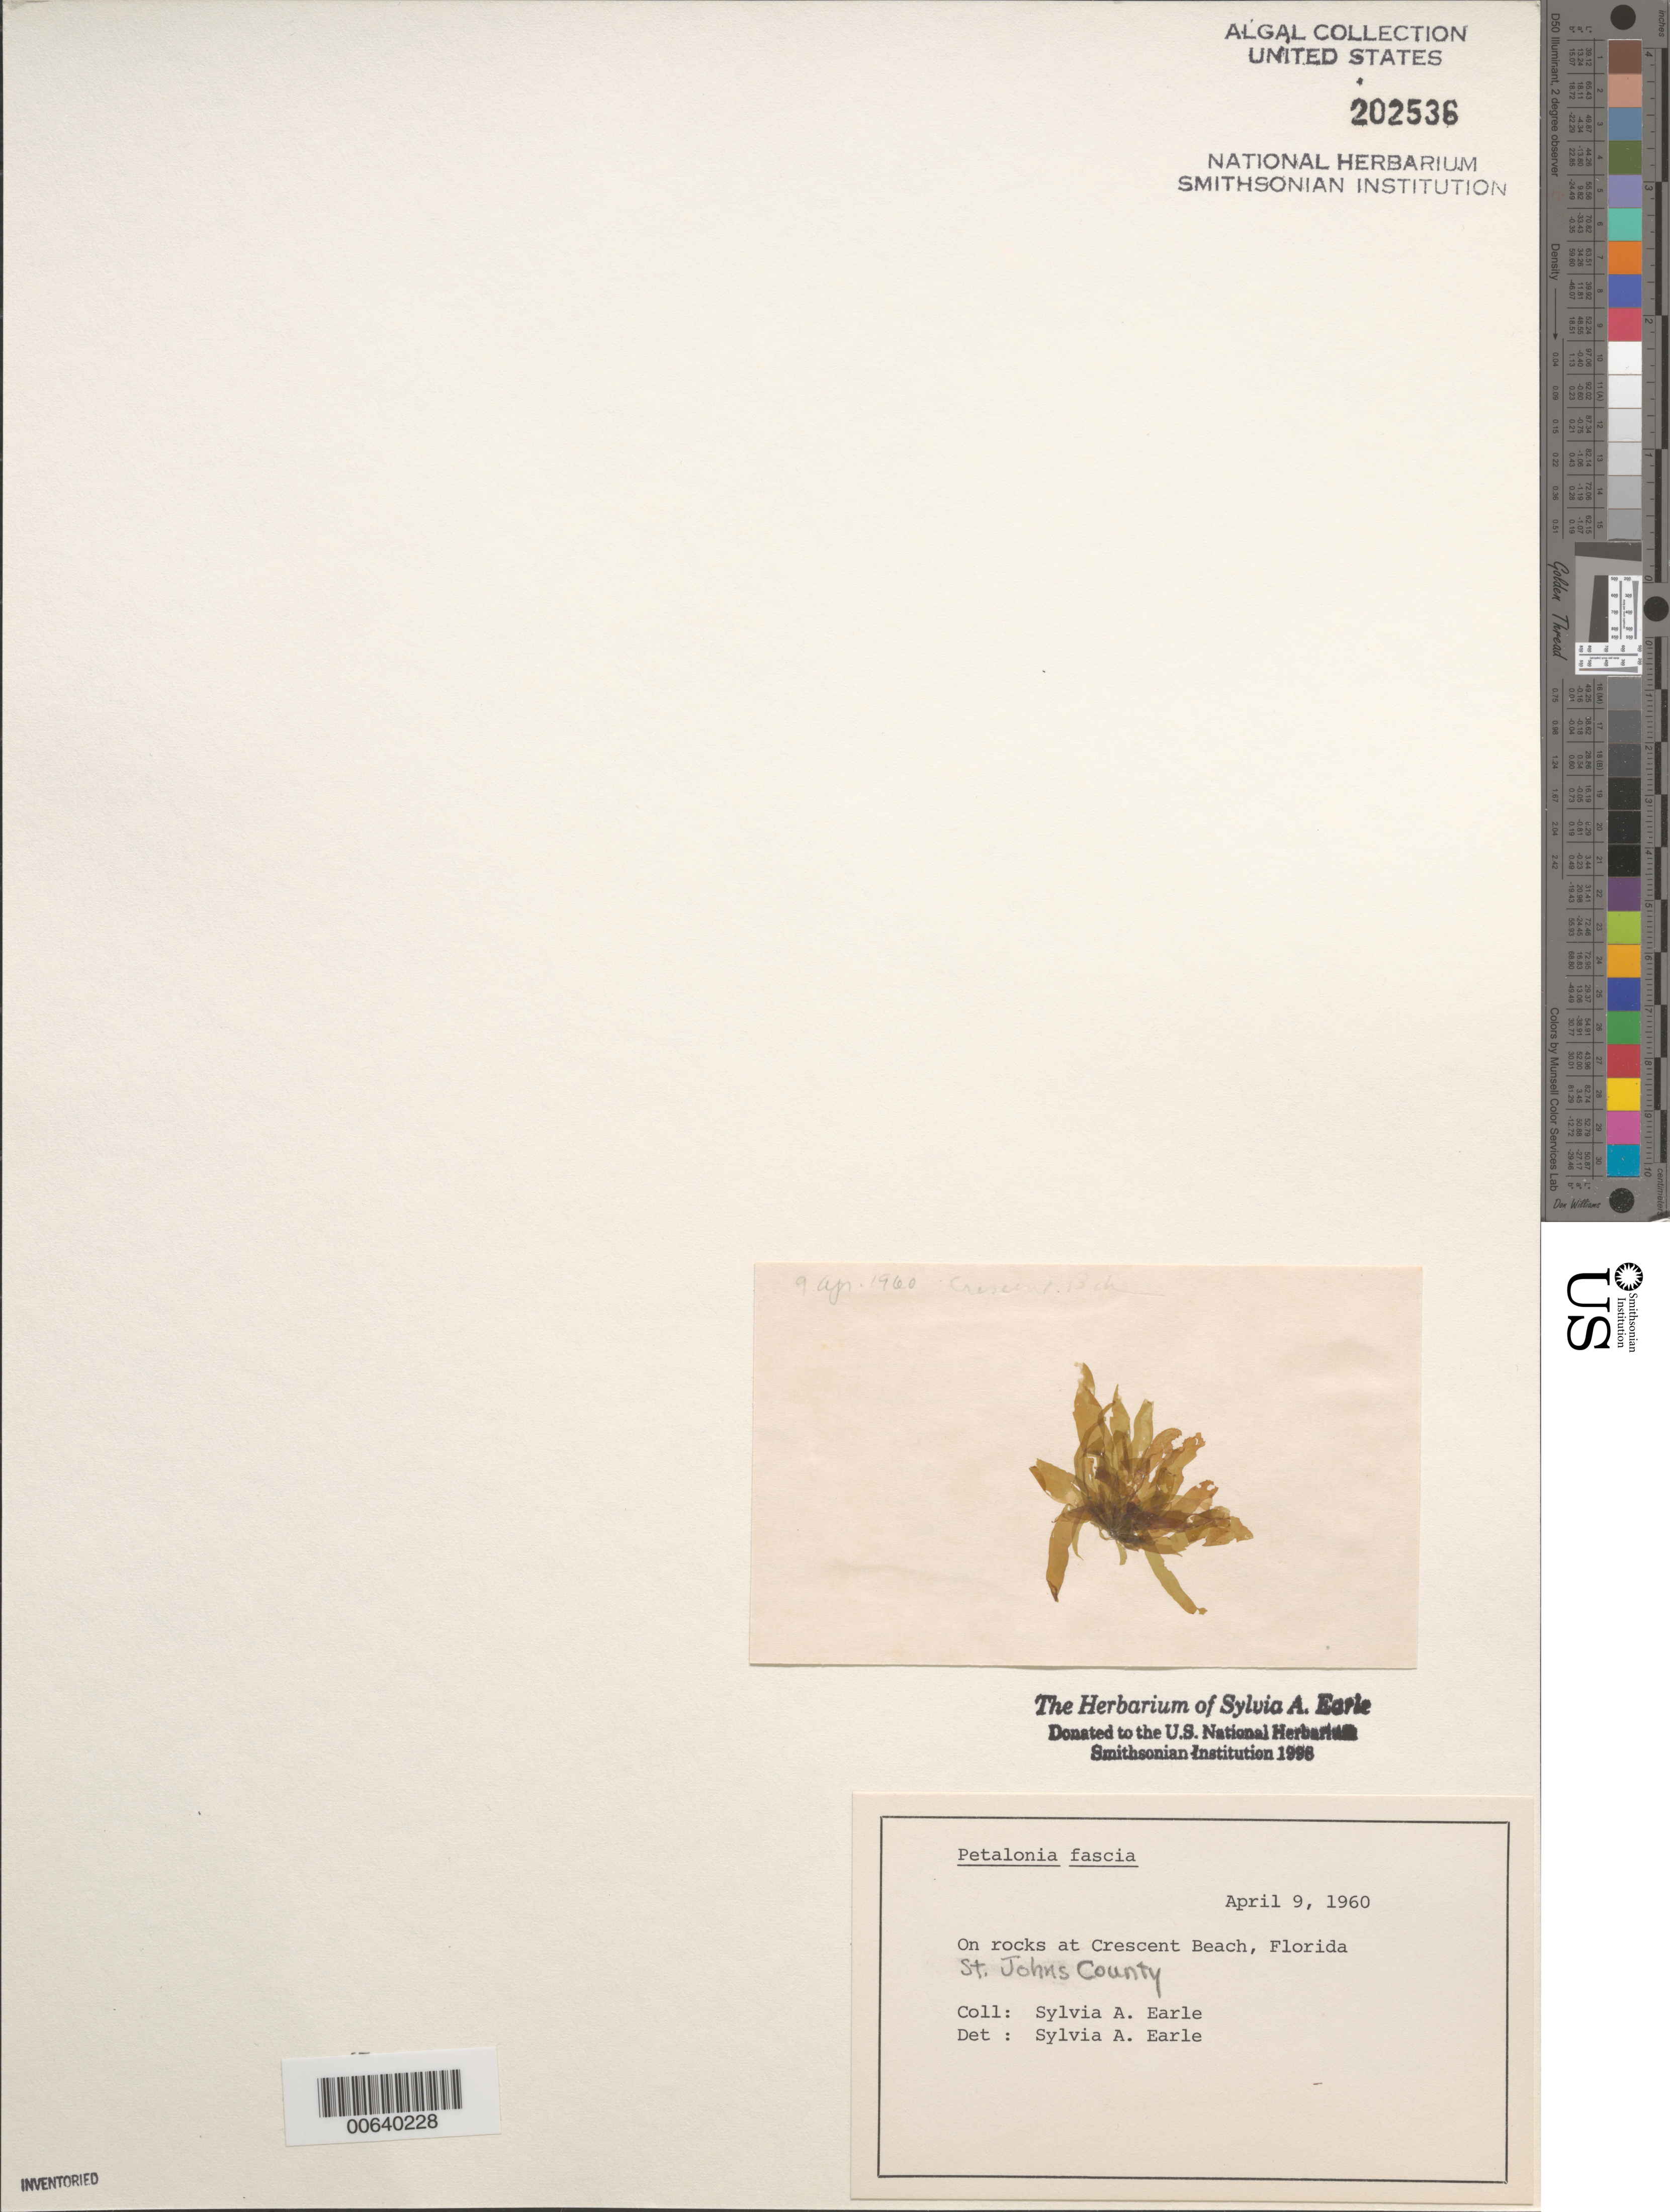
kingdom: Chromista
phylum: Ochrophyta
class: Phaeophyceae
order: Scytosiphonales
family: Scytosiphonaceae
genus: Petalonia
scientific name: Petalonia fascia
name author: (O.F. Müller) Kuntze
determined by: Earle, S. A.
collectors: S. A. Earle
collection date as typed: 09 Apr 1960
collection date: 1960-04-09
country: United States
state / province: Florida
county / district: Saint Johns County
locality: Crescent Beach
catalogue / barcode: US 202536